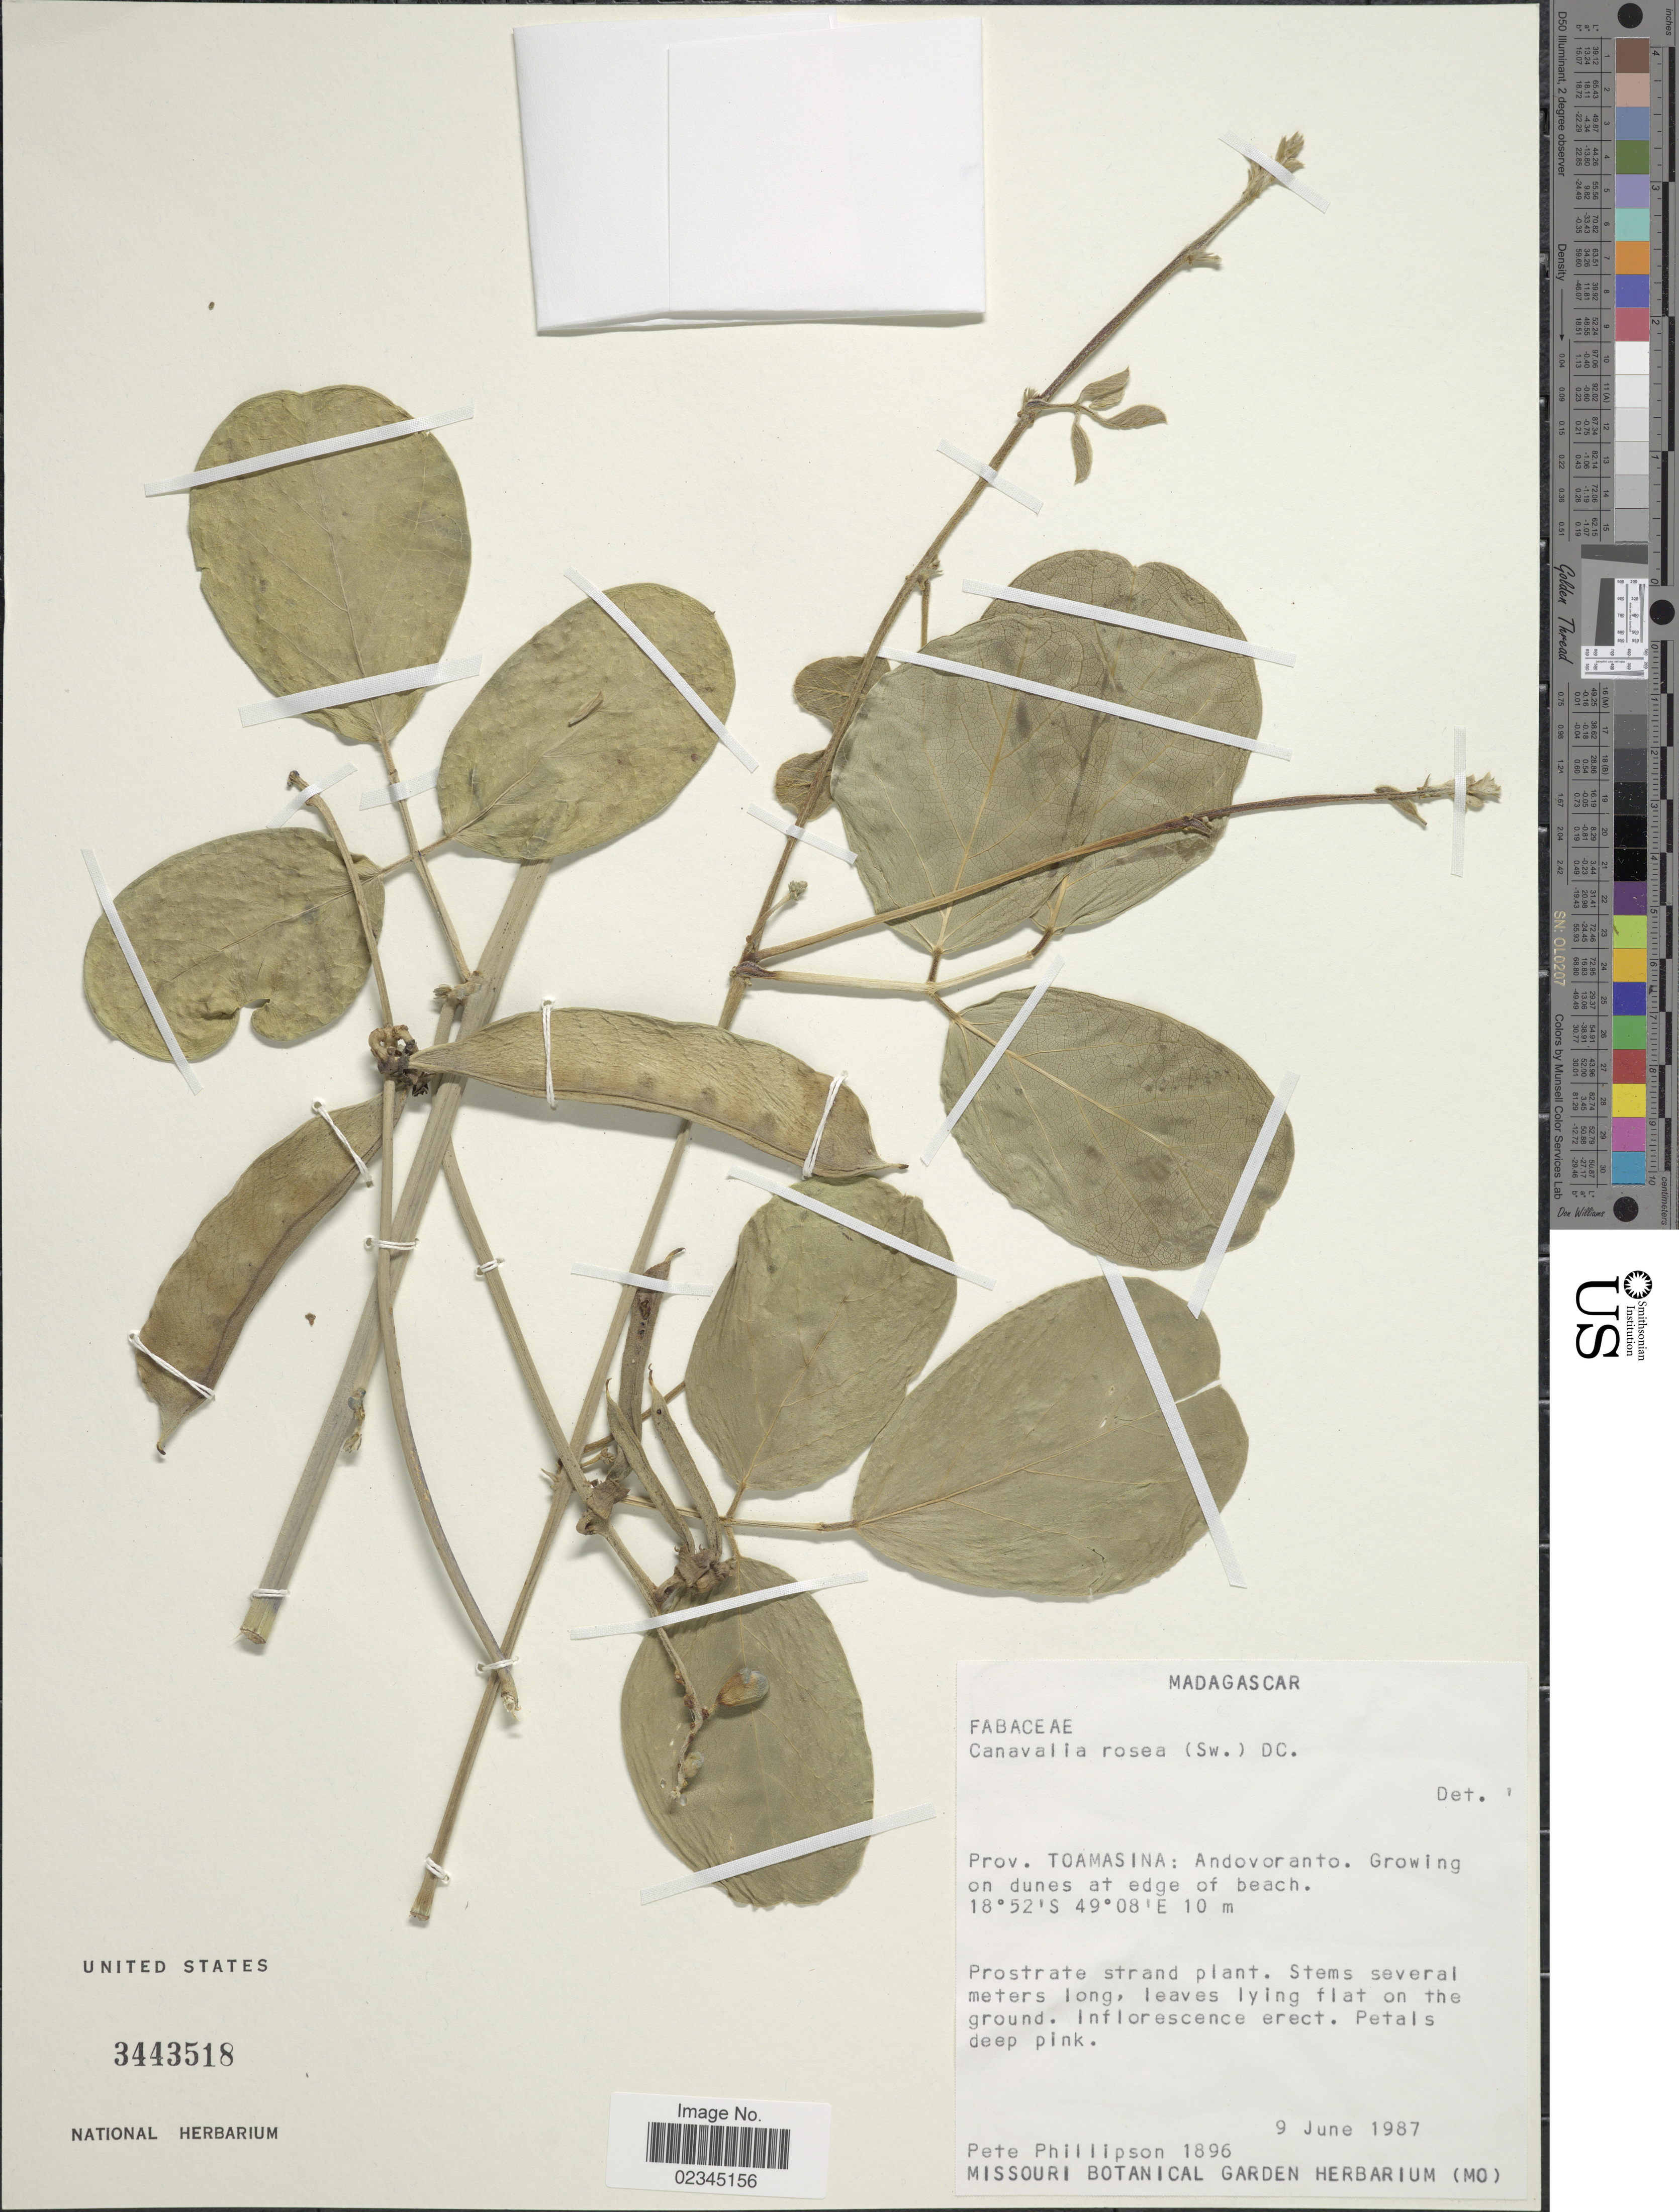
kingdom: Plantae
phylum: Tracheophyta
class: Magnoliopsida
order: Fabales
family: Fabaceae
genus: Canavalia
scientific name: Canavalia rosea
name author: (Sw.) DC.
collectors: P. B. Phillipson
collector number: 1896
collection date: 1987-06-09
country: Madagascar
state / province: Atsinanana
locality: Madagascar, Prov. Toamasina: Andovoranto.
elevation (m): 10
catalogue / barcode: US 3443518